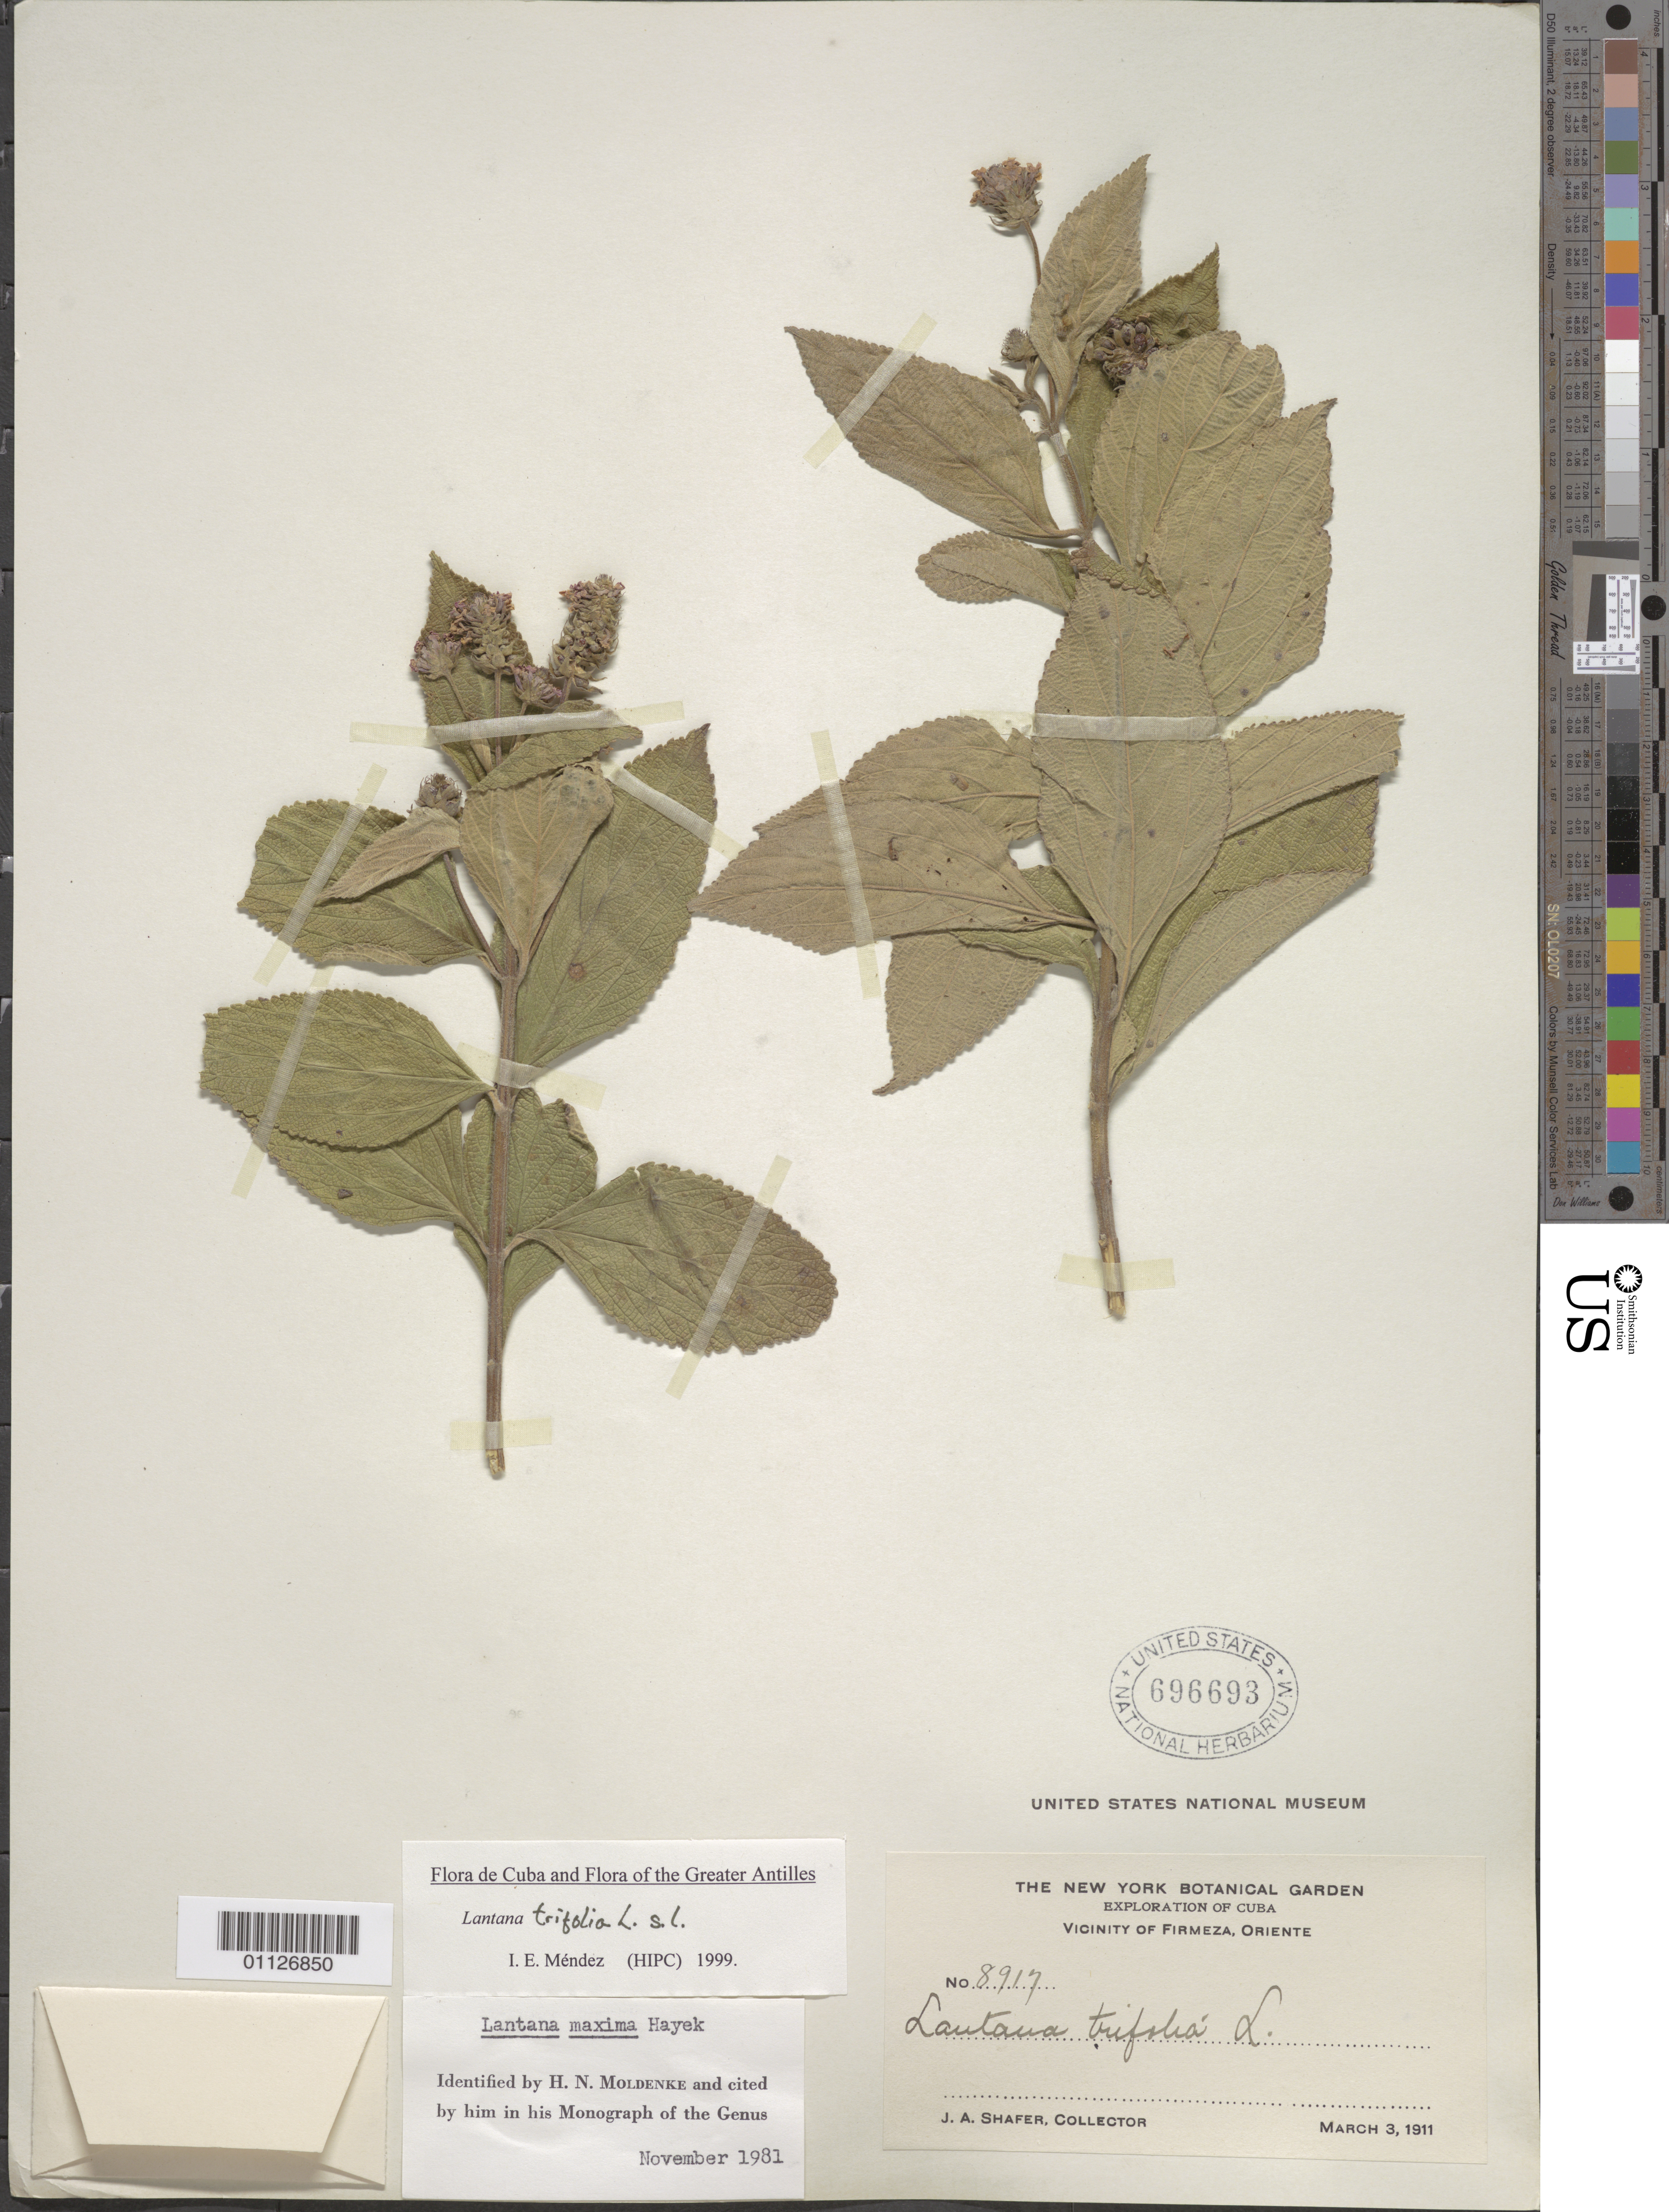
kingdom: Plantae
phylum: Tracheophyta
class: Magnoliopsida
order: Lamiales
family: Verbenaceae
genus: Lantana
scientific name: Lantana trifolia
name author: L.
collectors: J. A. Shafer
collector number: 8917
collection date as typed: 03 Mar 1911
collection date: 1911-03-03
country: Cuba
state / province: Santiago de Cuba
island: Cuba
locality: Firmeza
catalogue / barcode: US 696693